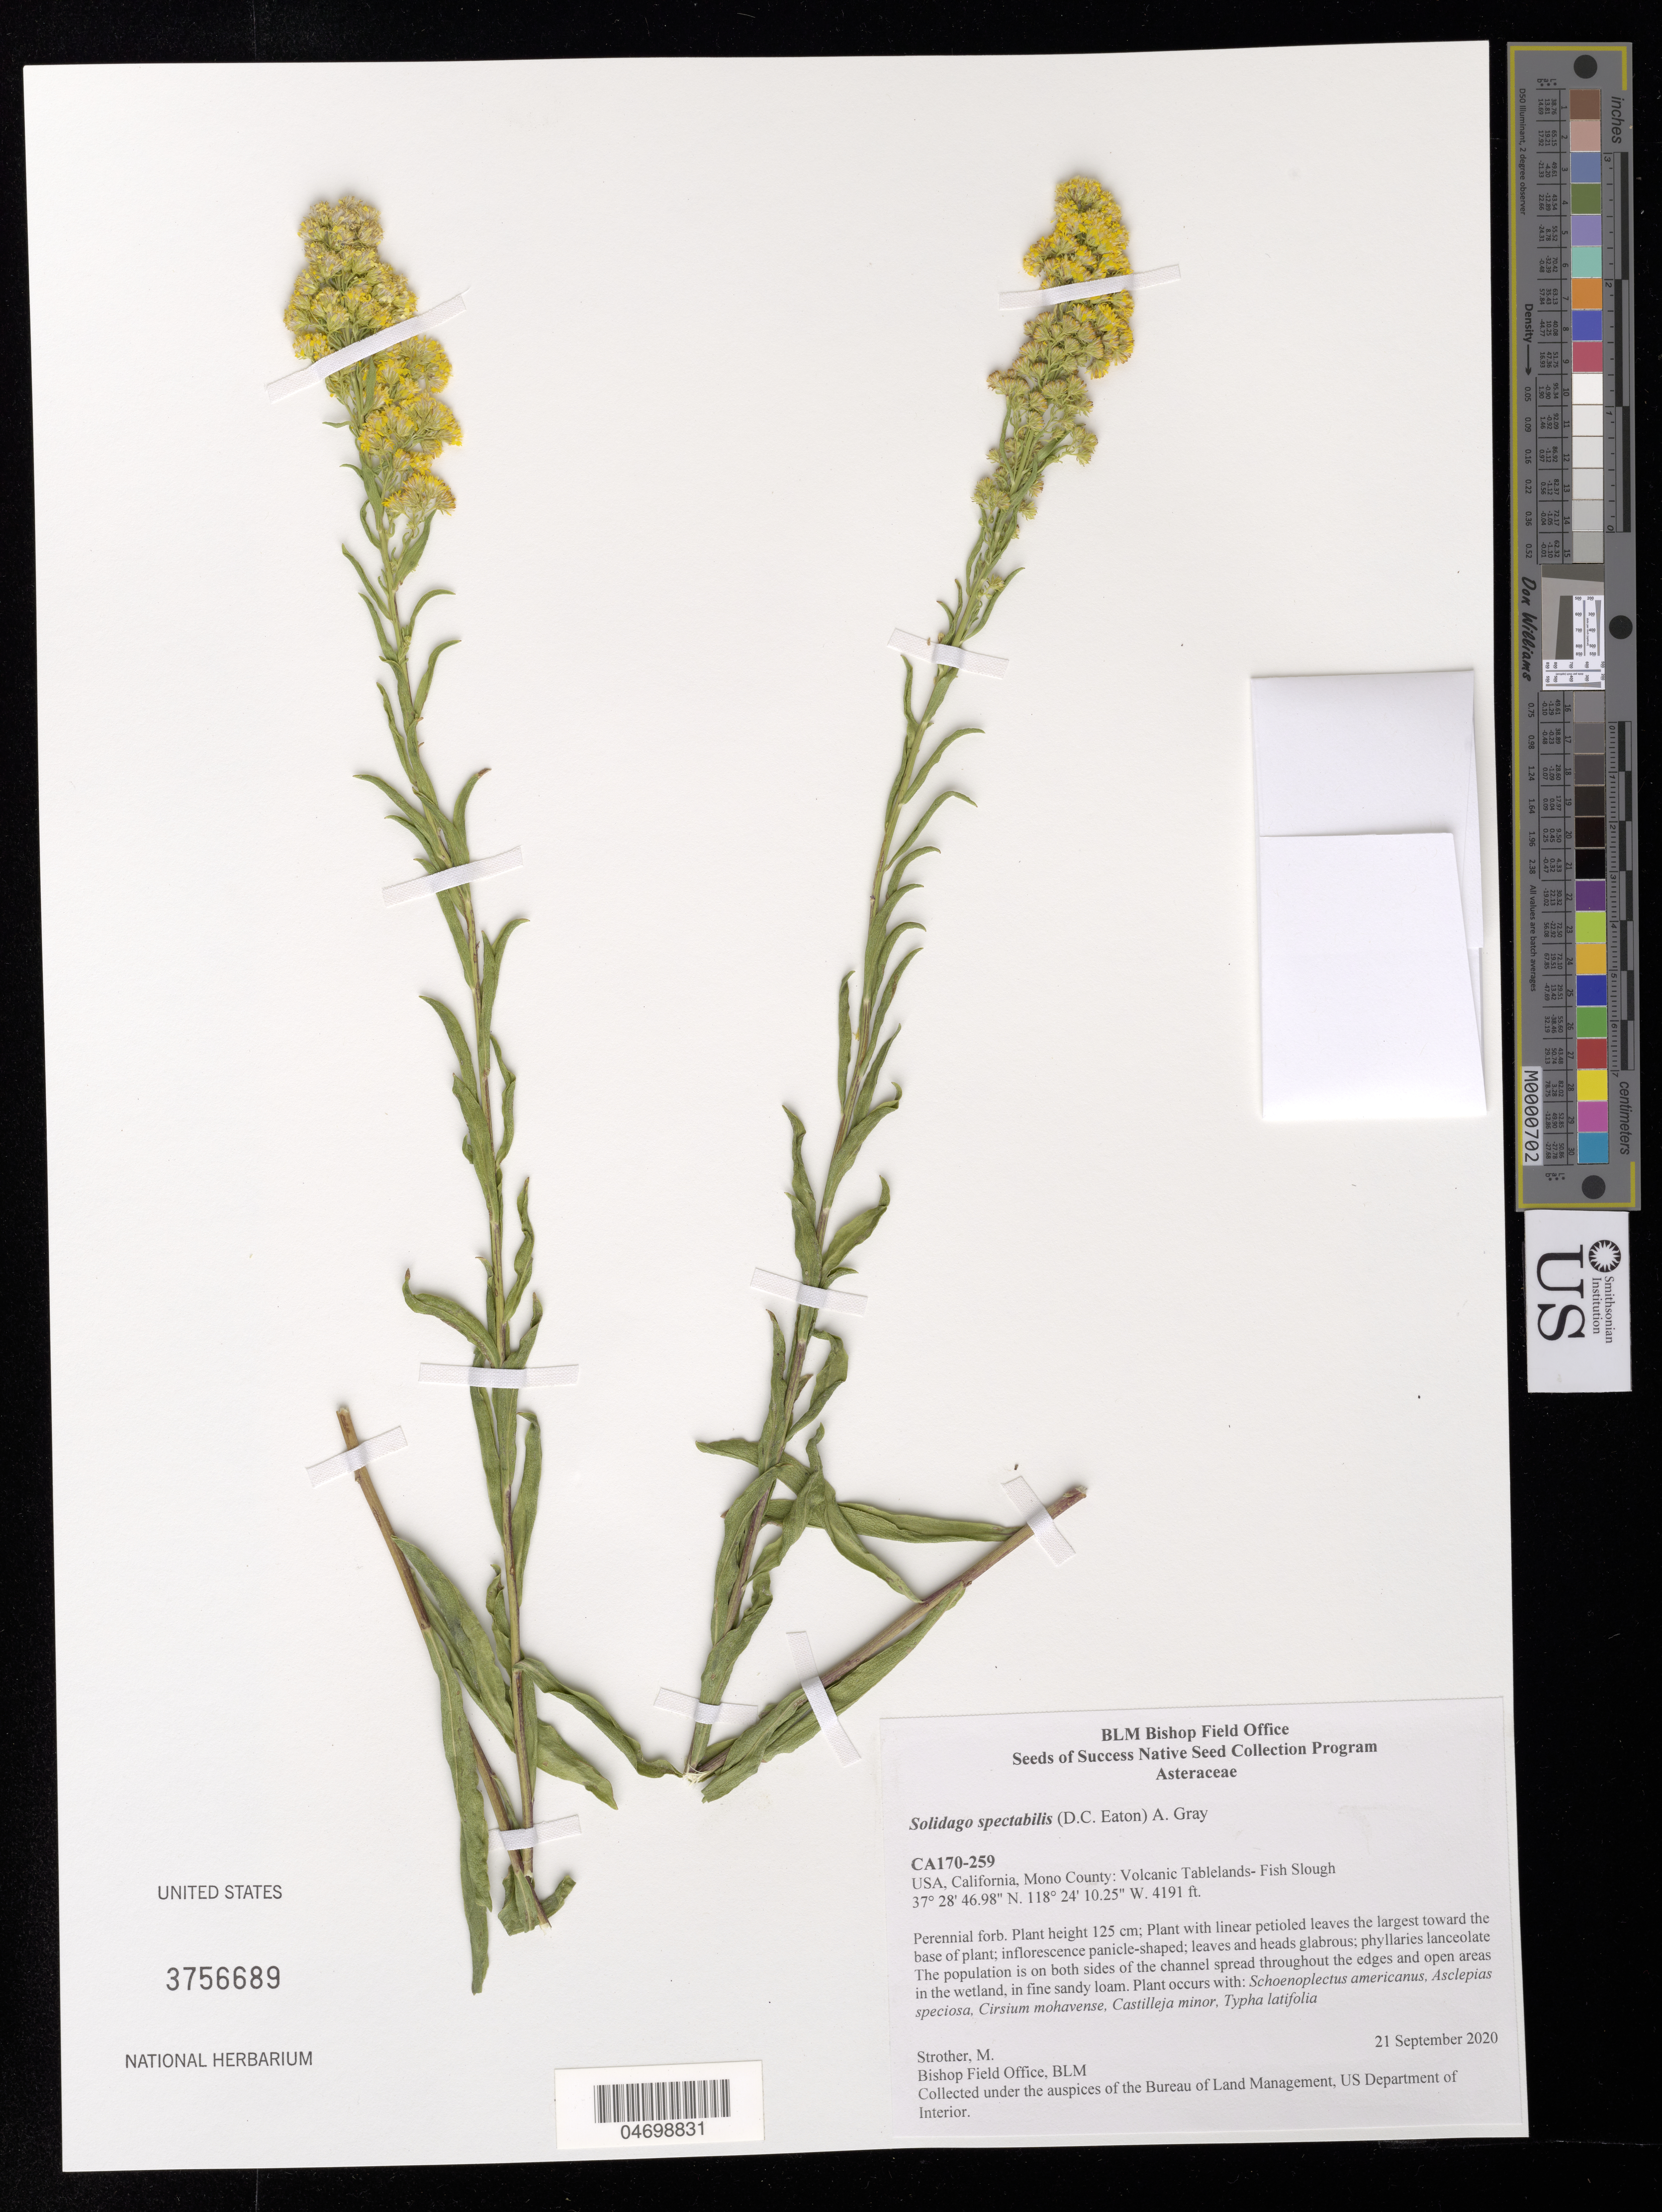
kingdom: Plantae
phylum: Tracheophyta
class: Magnoliopsida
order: Asterales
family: Asteraceae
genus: Solidago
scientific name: Solidago spectabilis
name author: (D.C. Eaton) A. Gray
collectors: M. Strother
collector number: CA170-259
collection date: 2020-09-21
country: United States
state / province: California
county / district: Mono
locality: Volcanic Tablelands - Fish Slough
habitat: Wetland, in fine sandy loam. With Asclepias speciosa, Castilleja minor, Typha latifolia, etc.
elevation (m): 1277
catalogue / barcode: US 3756689